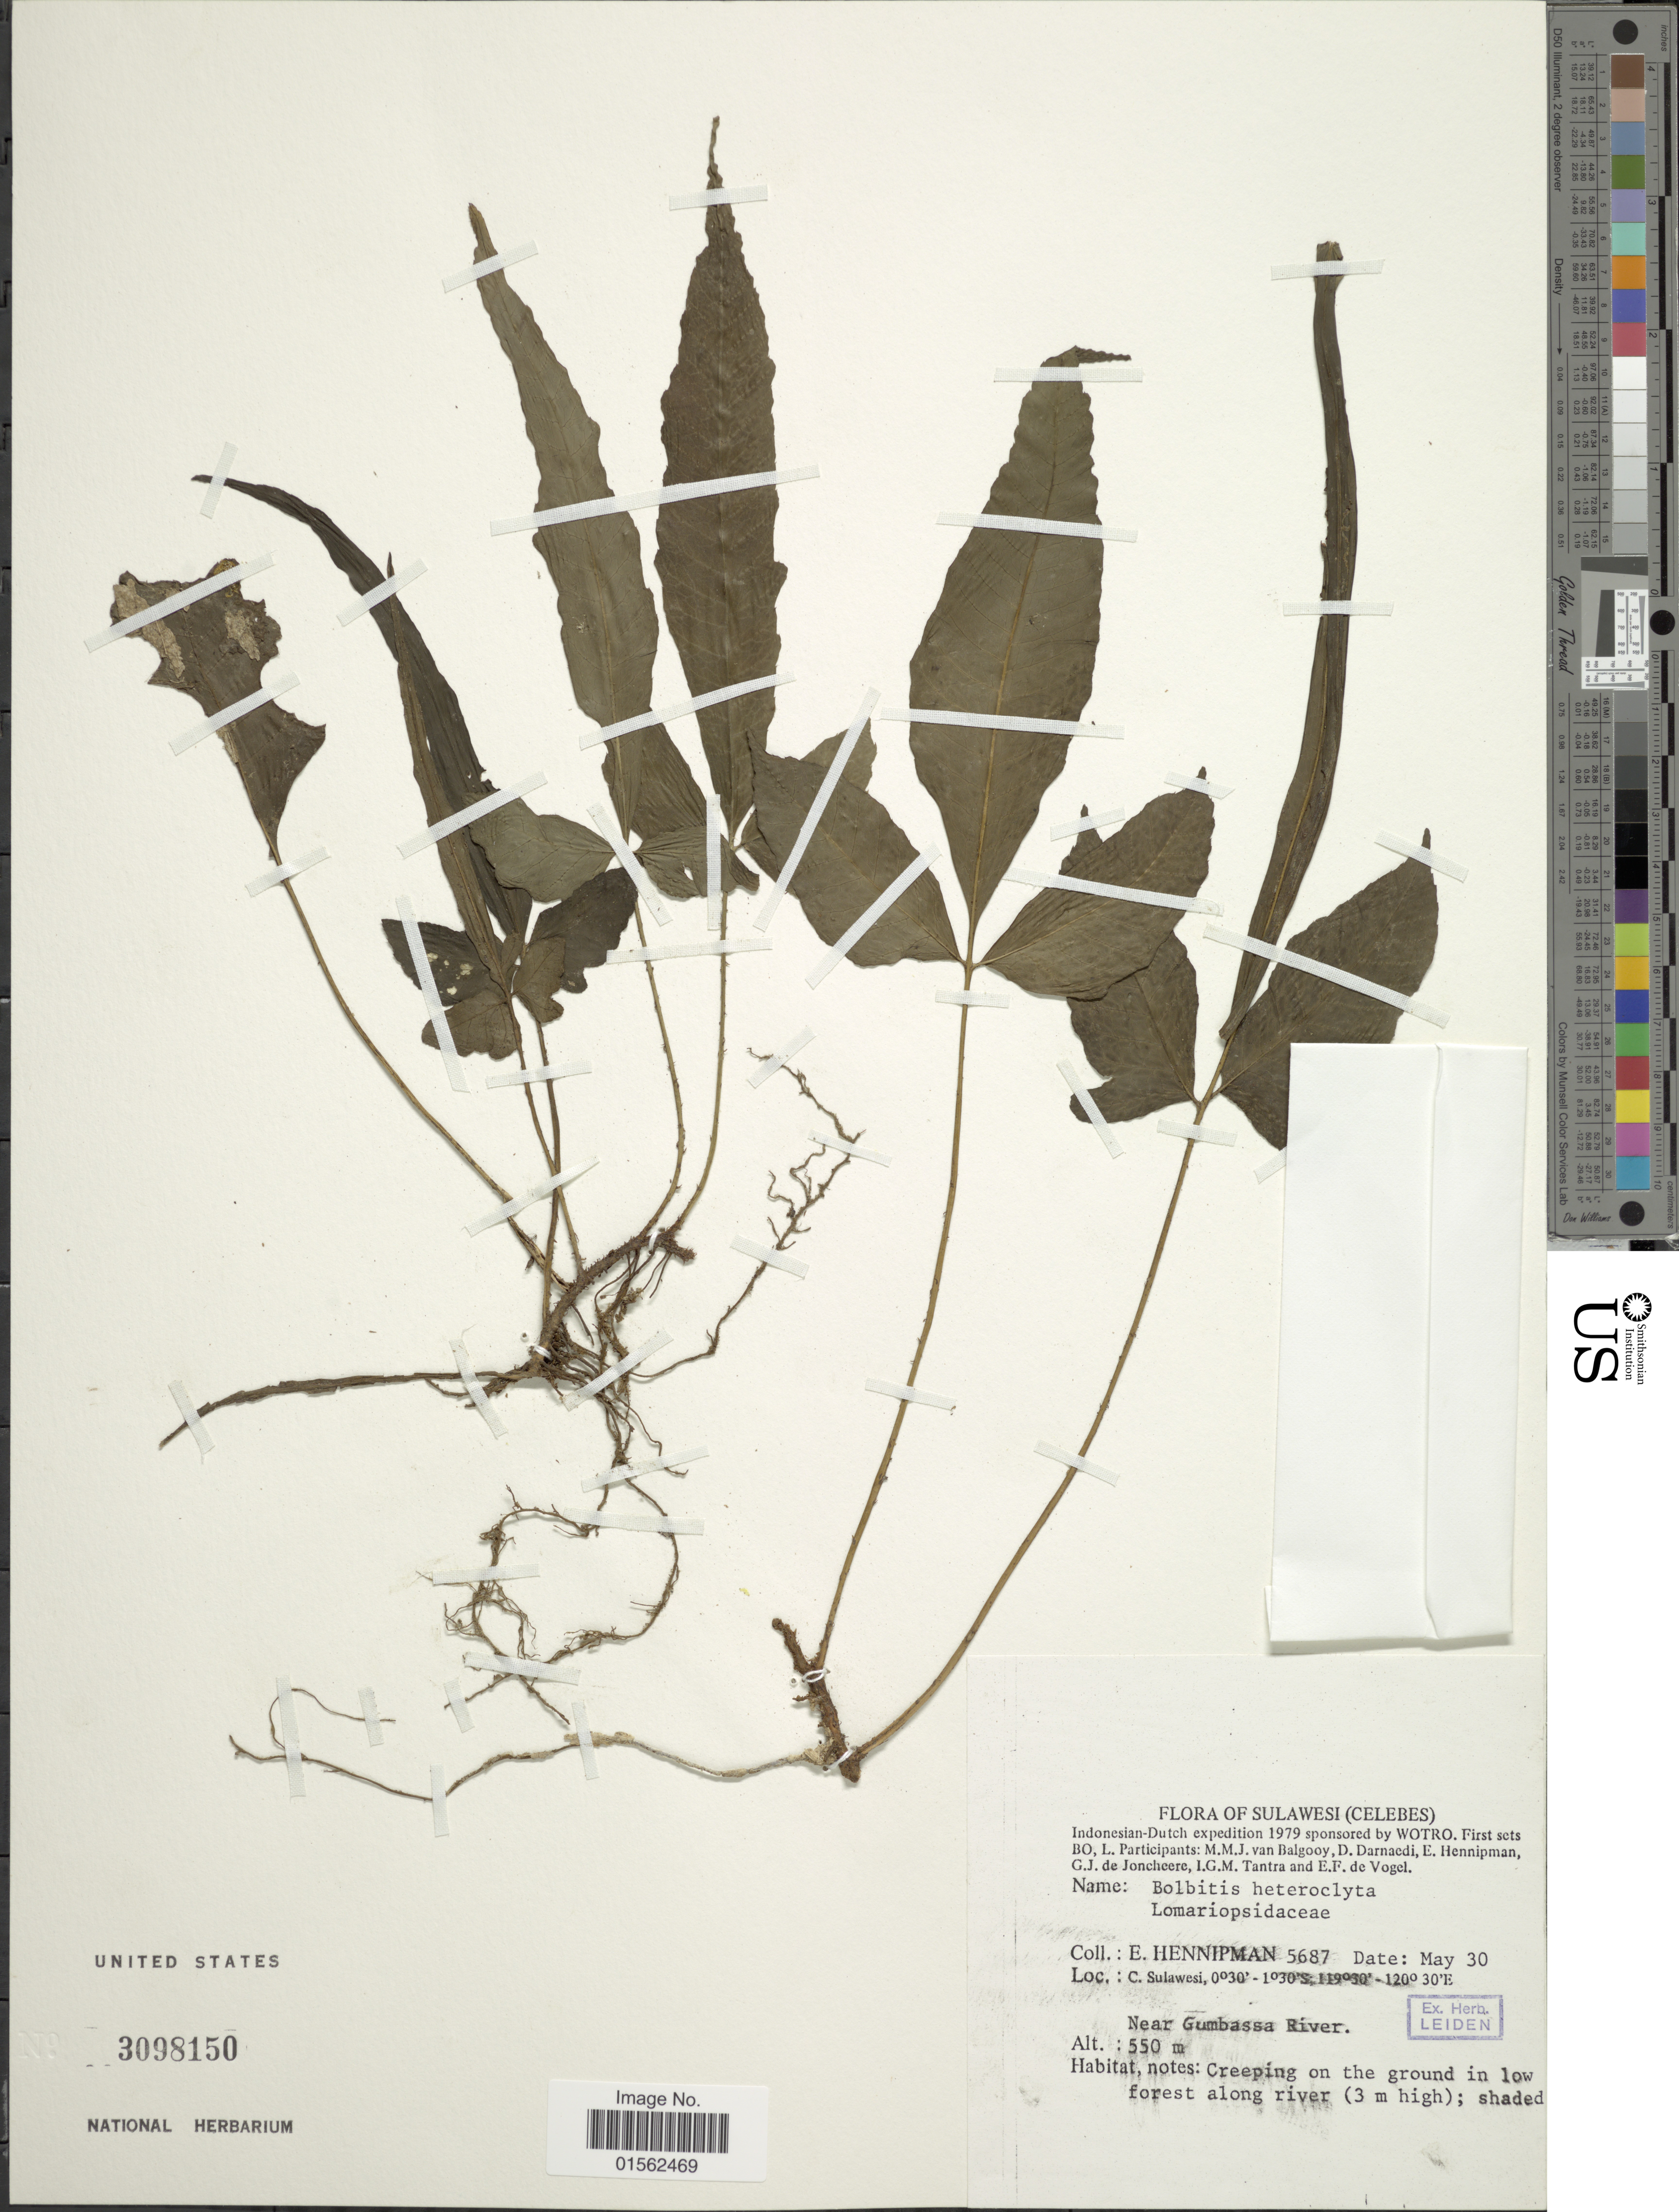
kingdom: Plantae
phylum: Tracheophyta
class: Polypodiopsida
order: Polypodiales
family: Dryopteridaceae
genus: Bolbitis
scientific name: Bolbitis heteroclita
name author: (C. Presl) Ching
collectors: E. Hennipman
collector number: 5687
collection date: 1979-05-30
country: Indonesia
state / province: Sulawesi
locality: C. Sulawesi, near Gumbassa River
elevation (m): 550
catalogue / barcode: US 3098150